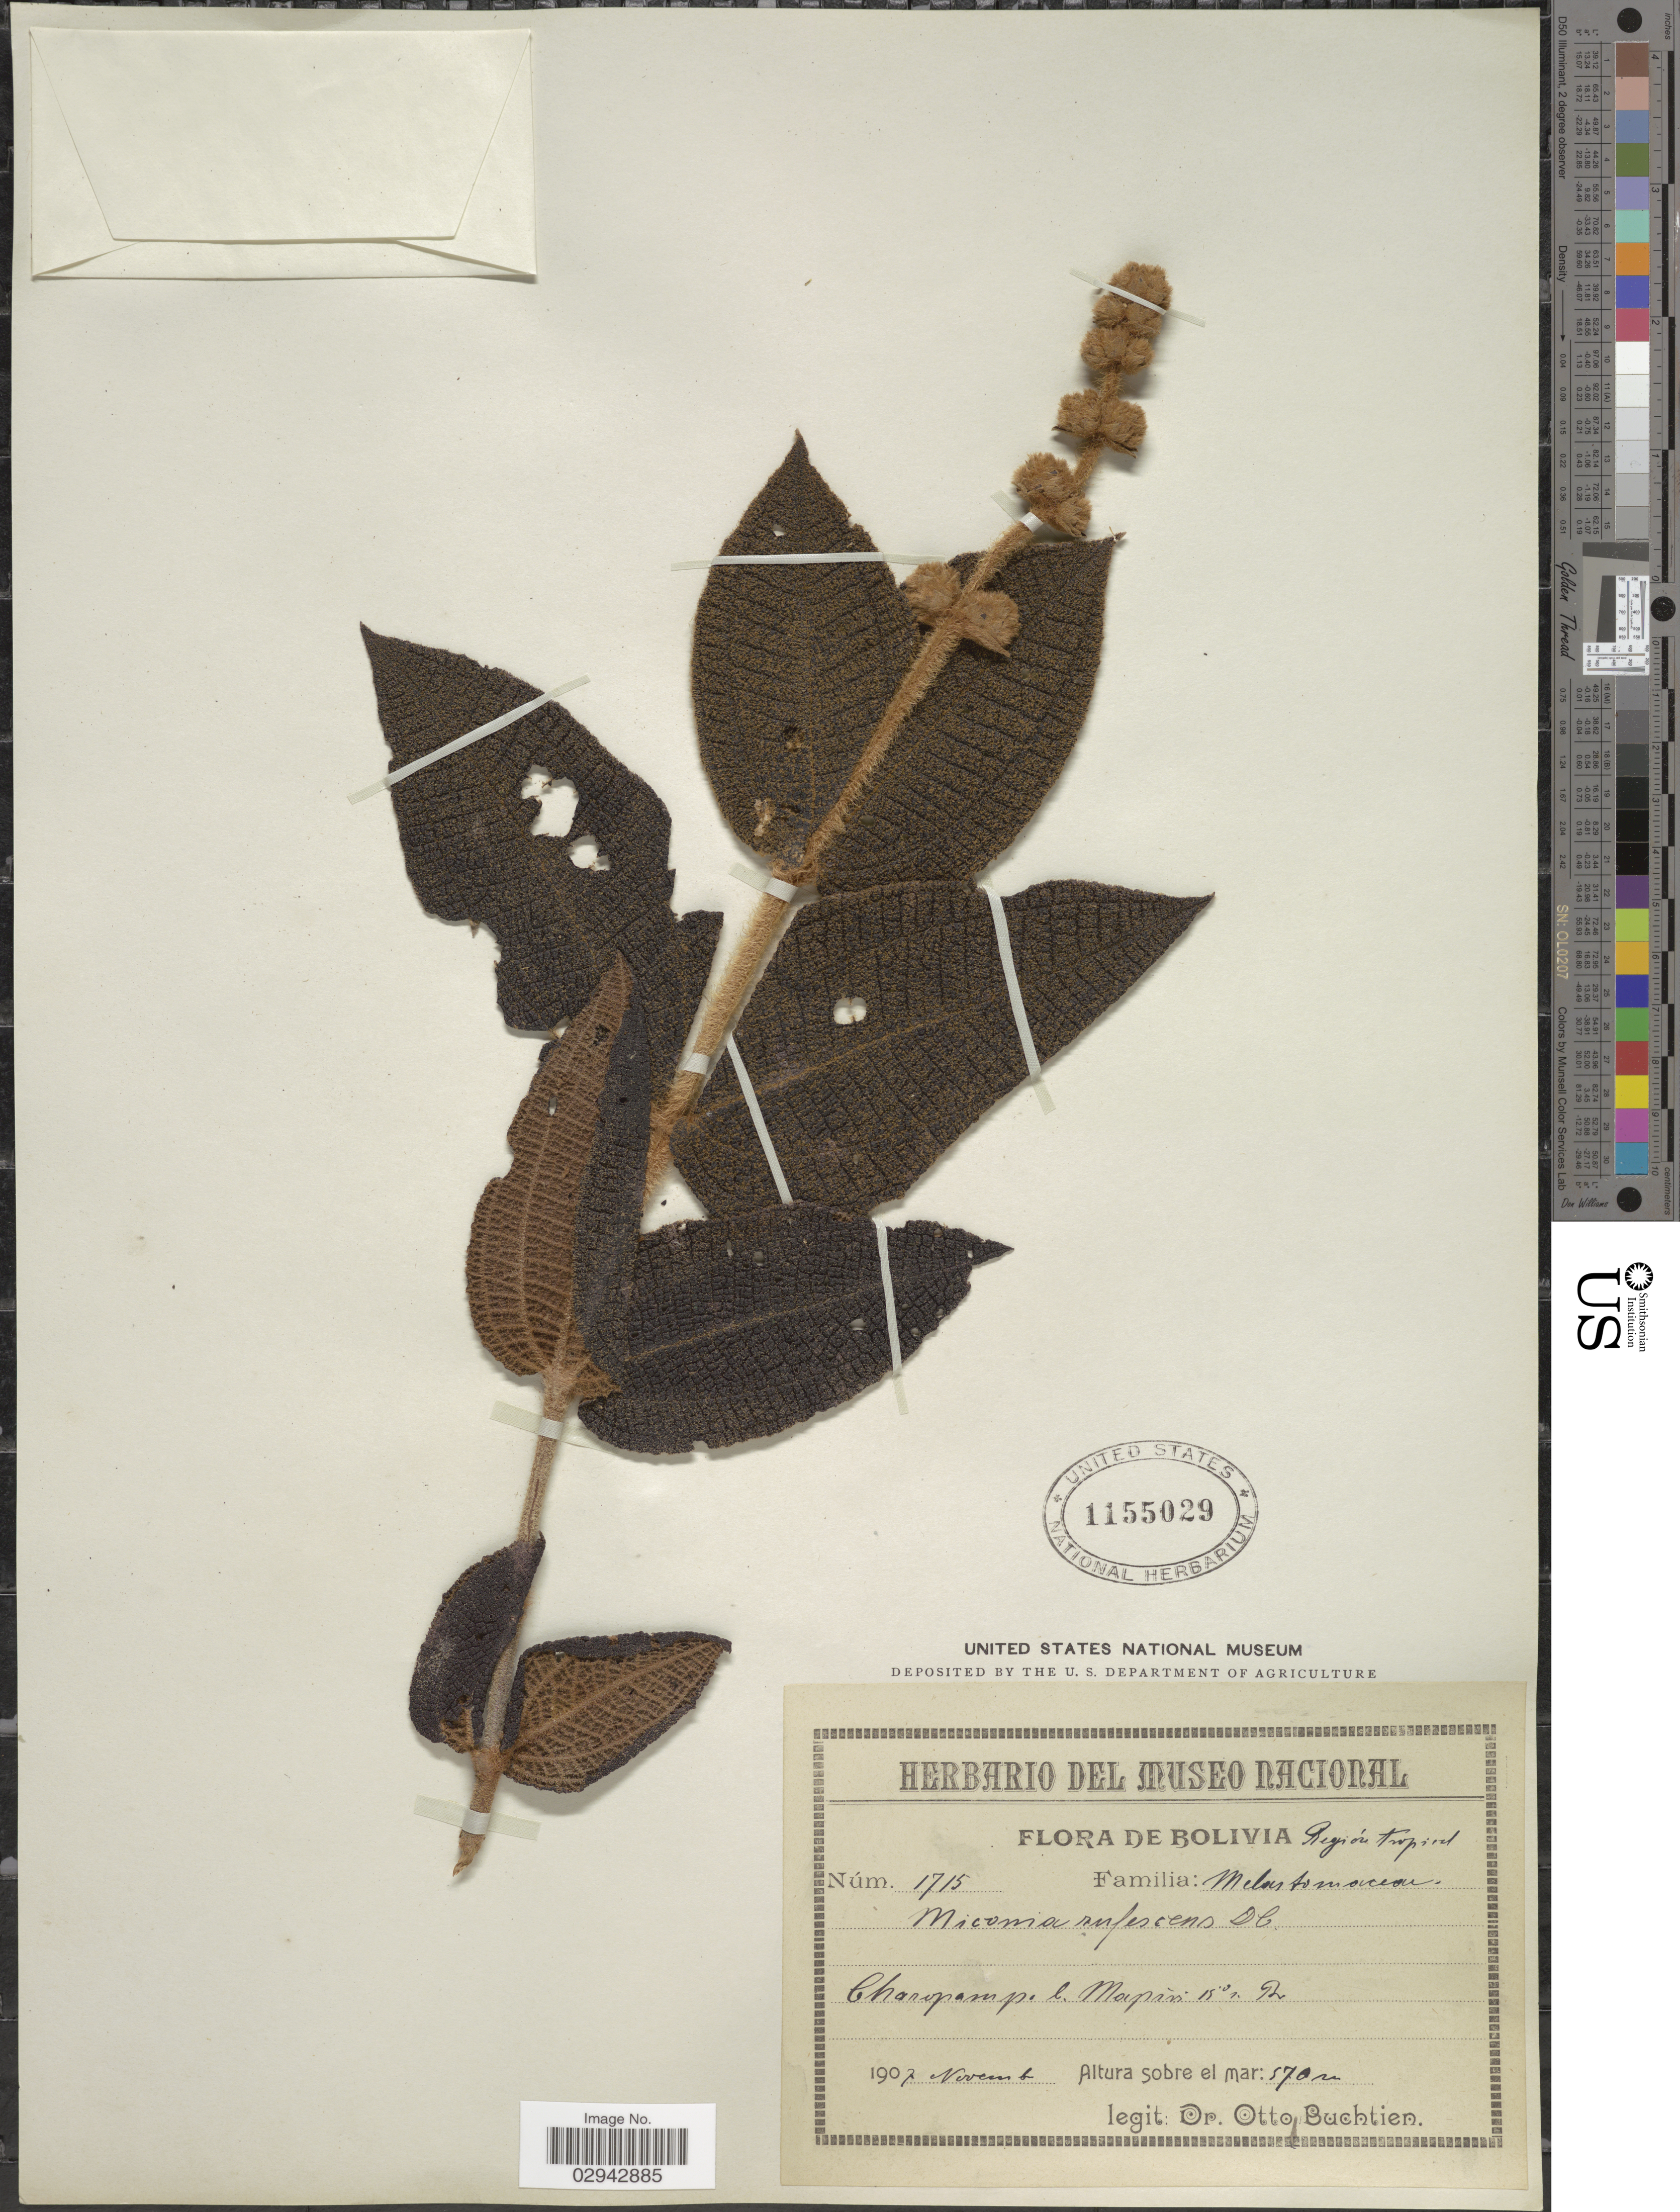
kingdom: Plantae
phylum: Tracheophyta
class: Magnoliopsida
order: Myrtales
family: Melastomataceae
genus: Miconia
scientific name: Miconia rufescens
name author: (Aubl.) DC.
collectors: O. Buchtien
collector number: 1715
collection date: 1907-11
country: Bolivia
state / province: La Paz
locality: Charopampa l. Mapiri 15°s. Br.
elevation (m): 570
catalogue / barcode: US 1155029